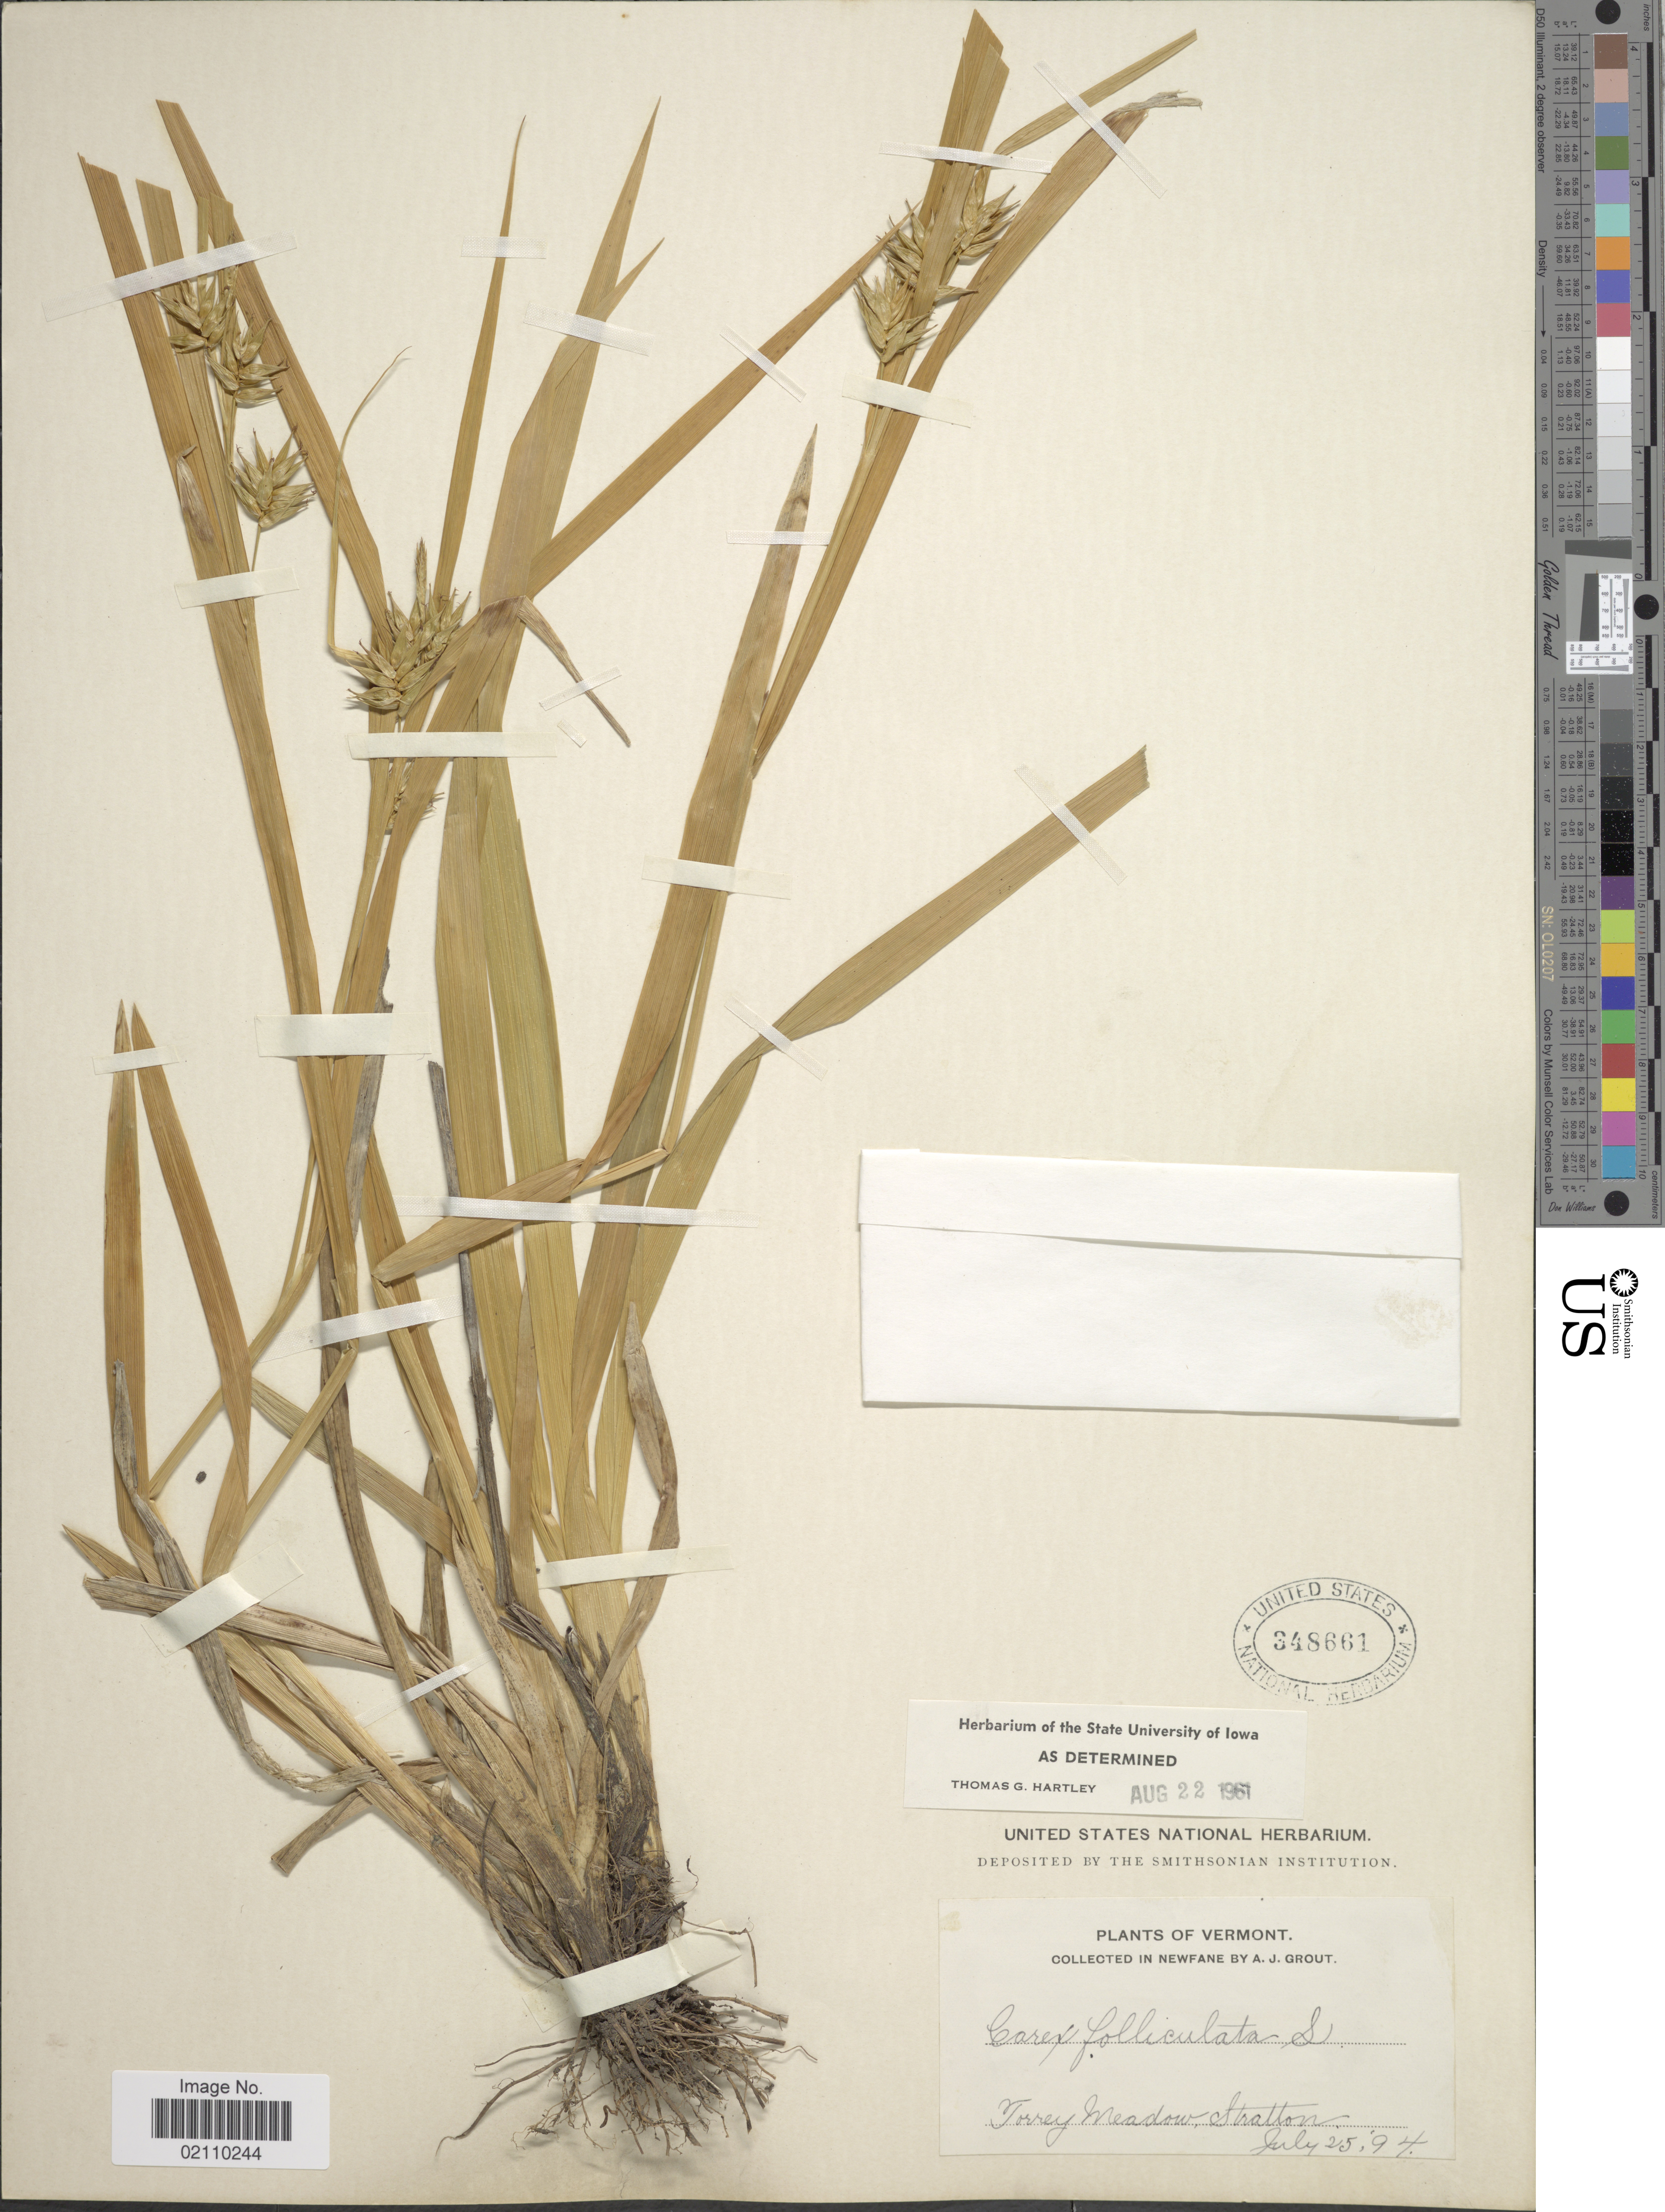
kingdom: Plantae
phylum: Tracheophyta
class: Liliopsida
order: Poales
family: Cyperaceae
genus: Carex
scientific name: Carex folliculata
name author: L.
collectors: A. J. Grout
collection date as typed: Transcribed d/m/y: 25/7/94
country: United States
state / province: Vermont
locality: Torrey Meadow, Stratton, Newfane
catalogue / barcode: US 348661